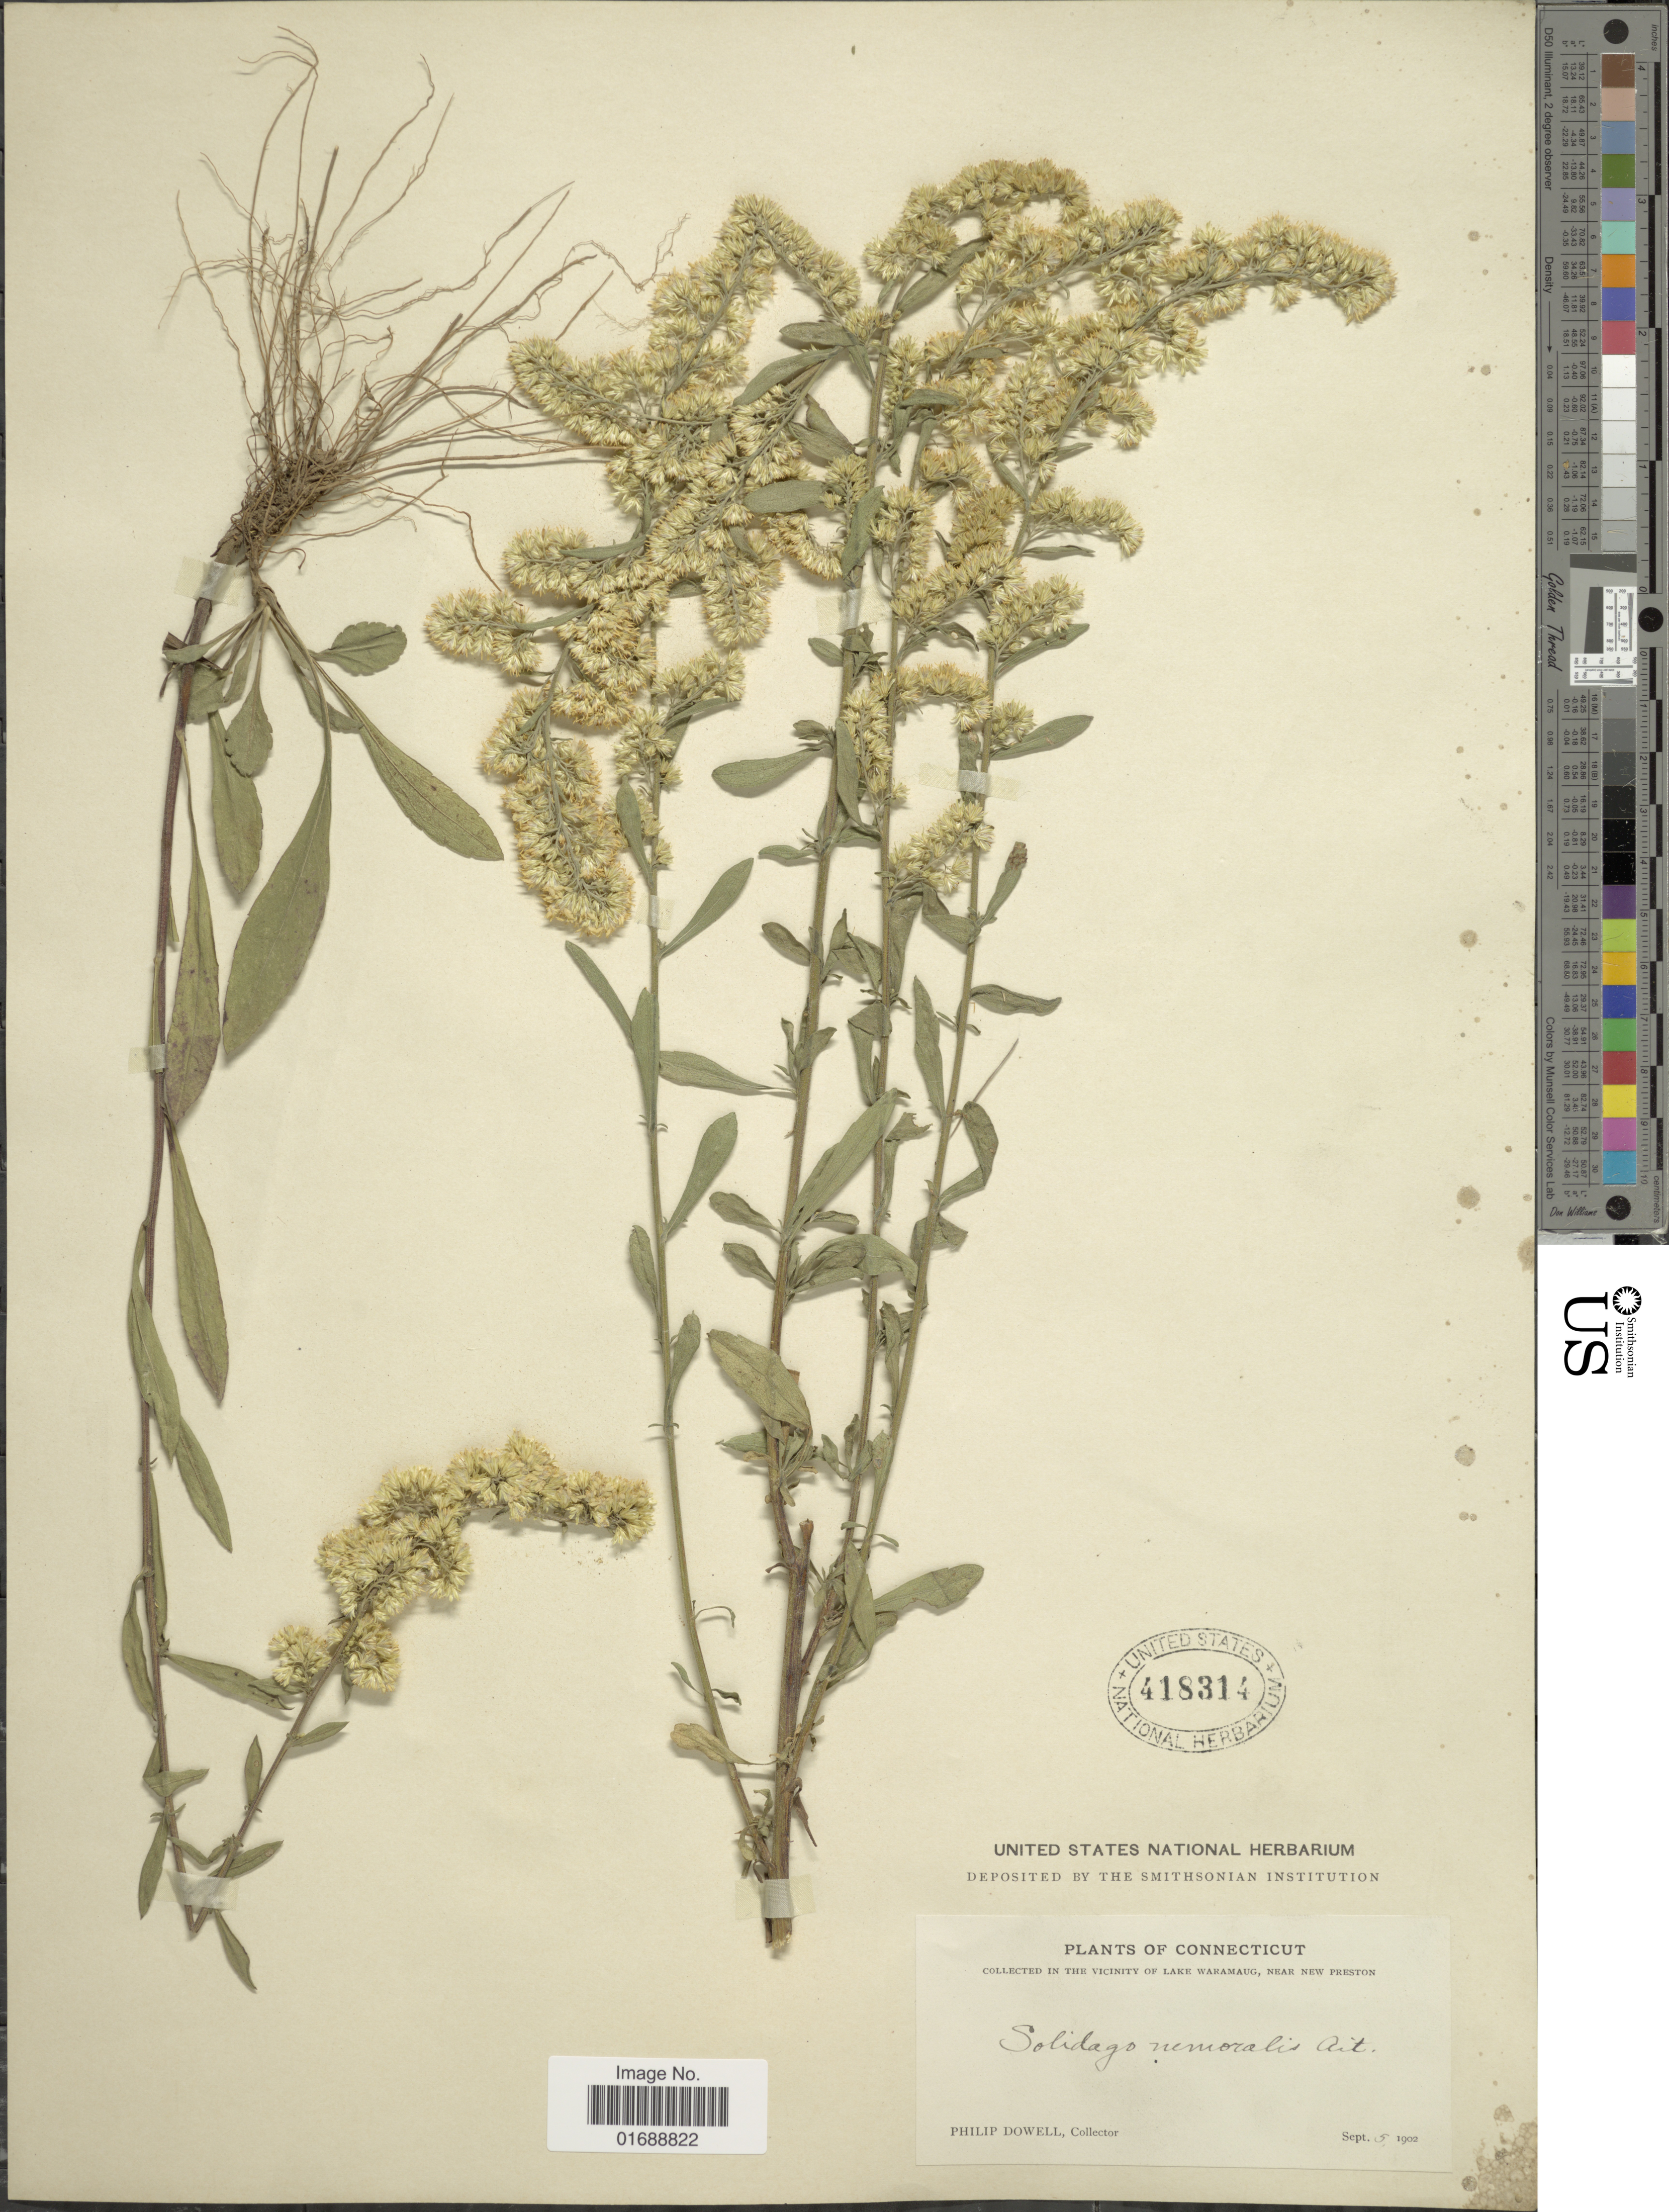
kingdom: Plantae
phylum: Tracheophyta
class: Magnoliopsida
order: Asterales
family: Asteraceae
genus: Solidago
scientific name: Solidago nemoralis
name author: Aiton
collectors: P. Dowell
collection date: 1902-09-05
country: United States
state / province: Connecticut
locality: In the vicinity of Lake Waramaug, near New Preston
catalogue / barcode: US 418314